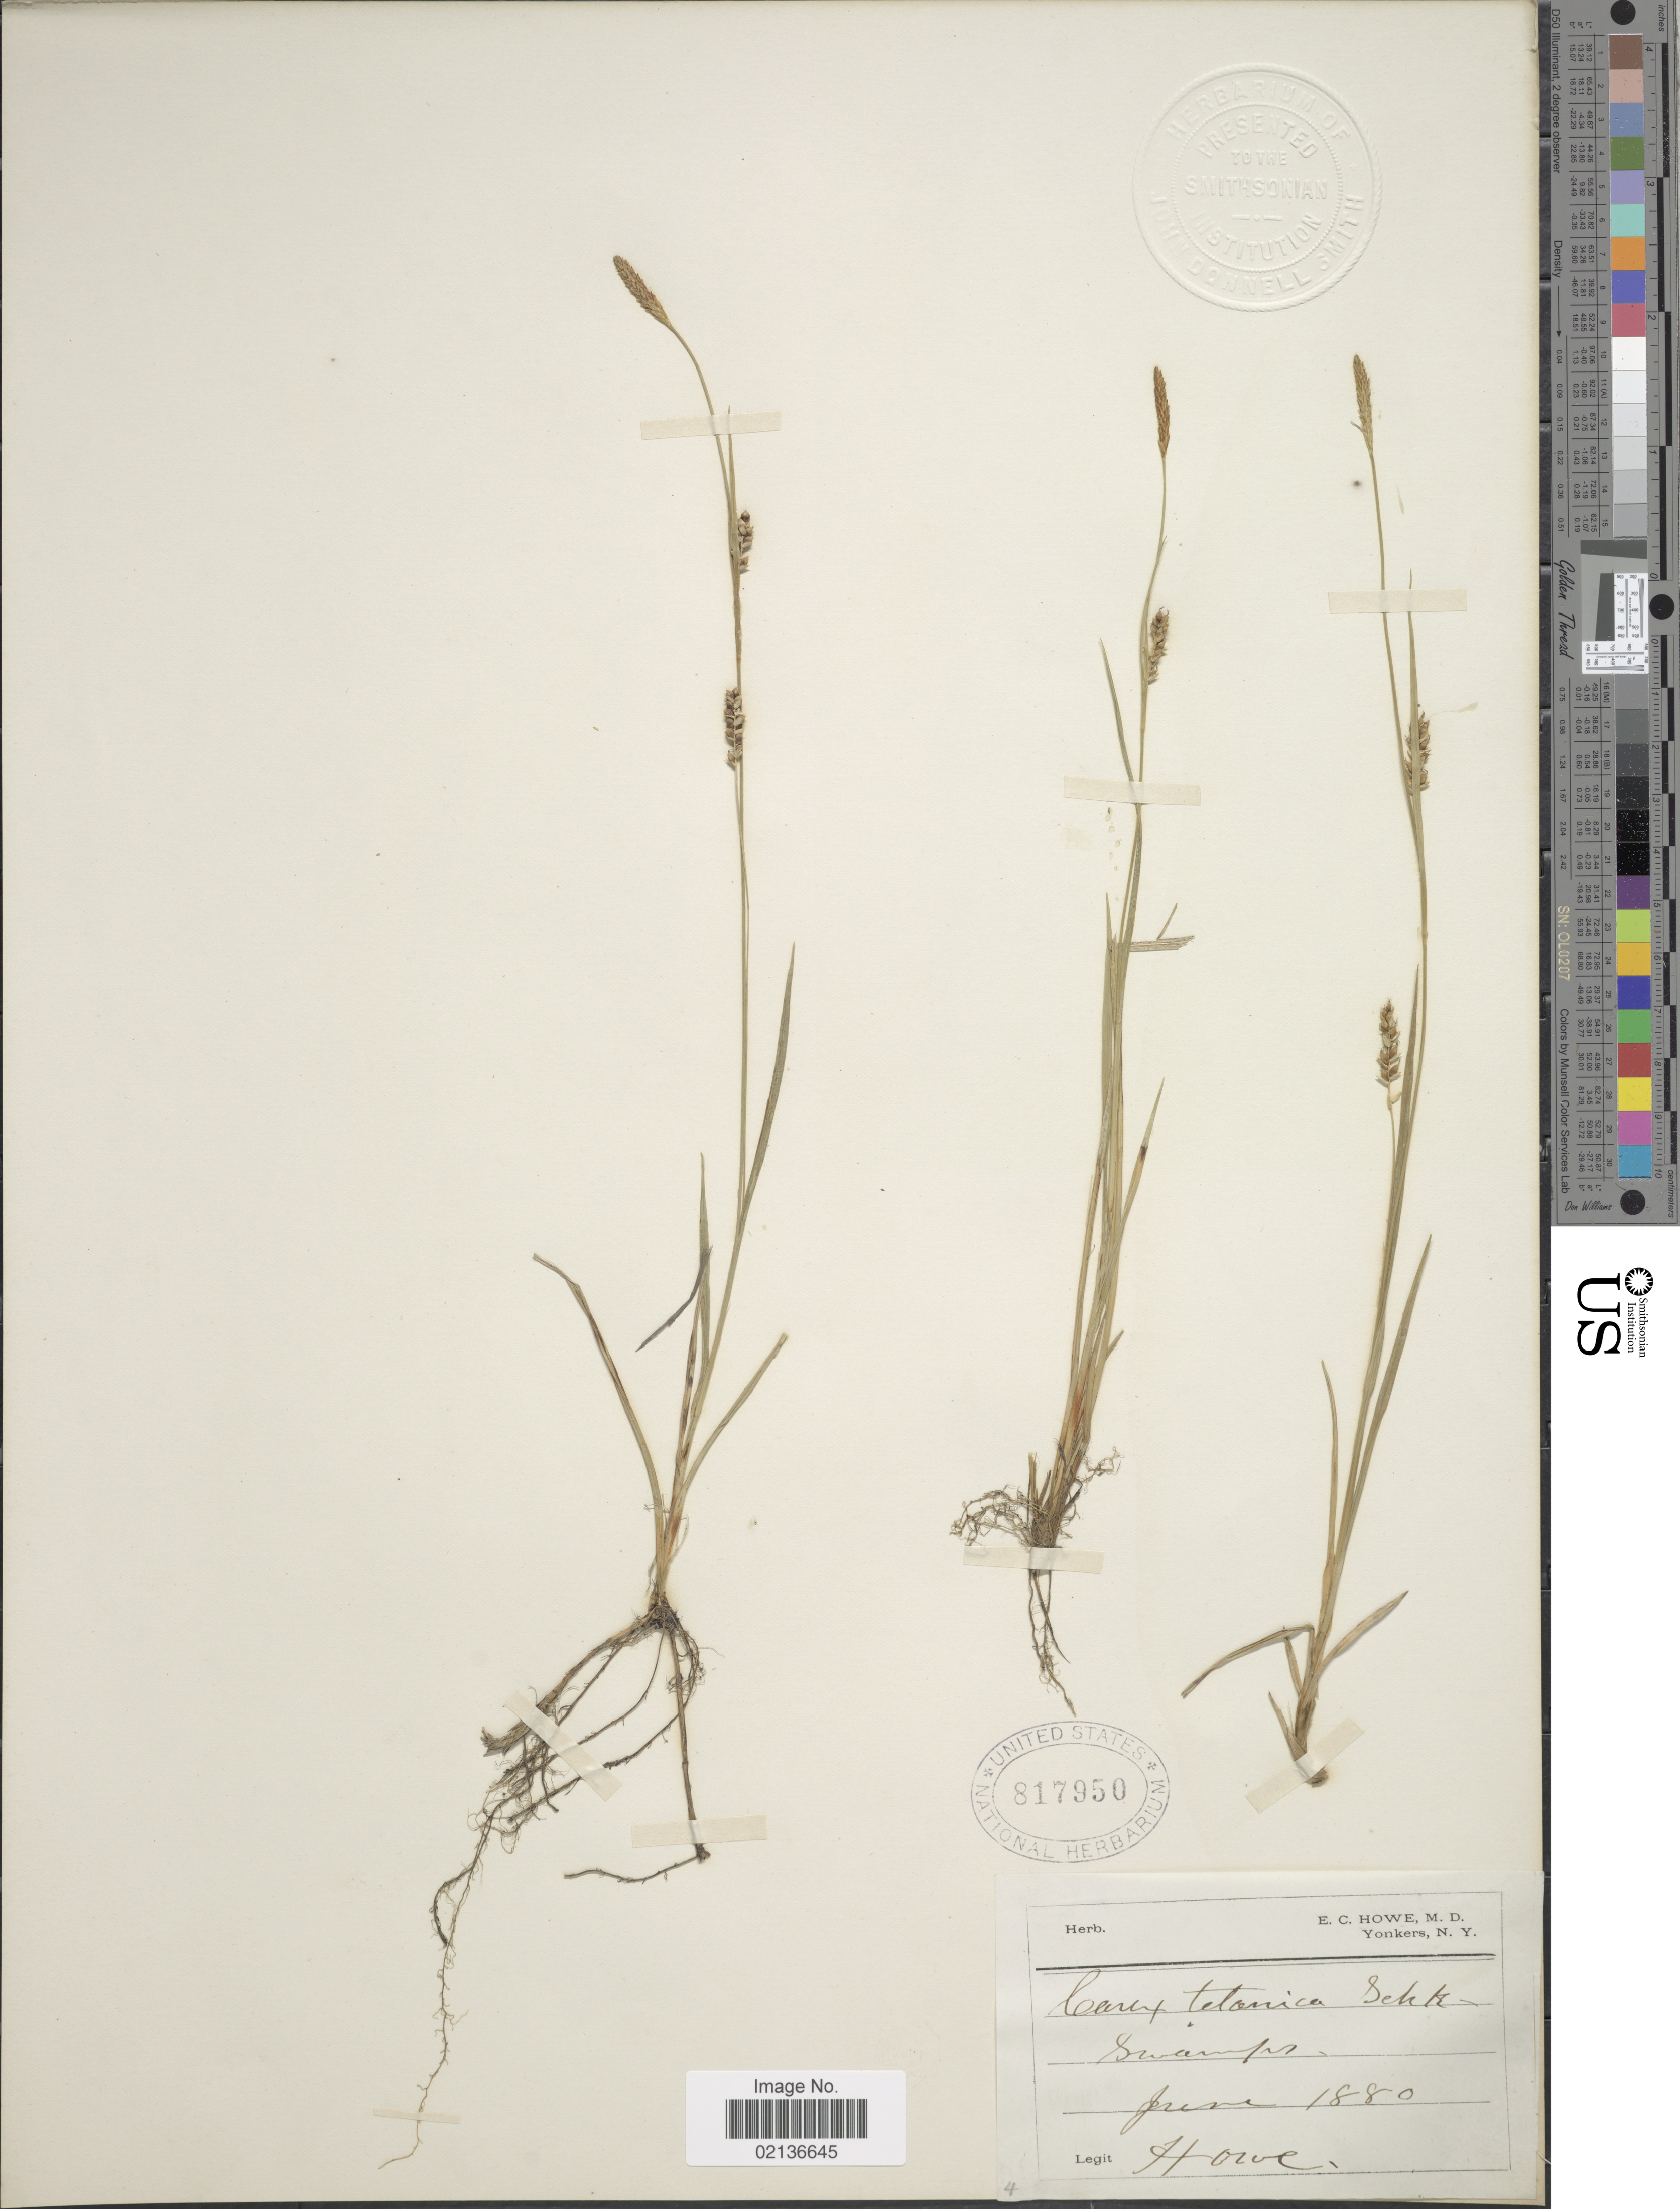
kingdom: Plantae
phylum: Tracheophyta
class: Liliopsida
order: Poales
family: Cyperaceae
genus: Carex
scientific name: Carex tetanica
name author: Schkuhr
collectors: E. Howe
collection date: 1880-06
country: United States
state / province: New York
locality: Yonkers,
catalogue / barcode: US 817950